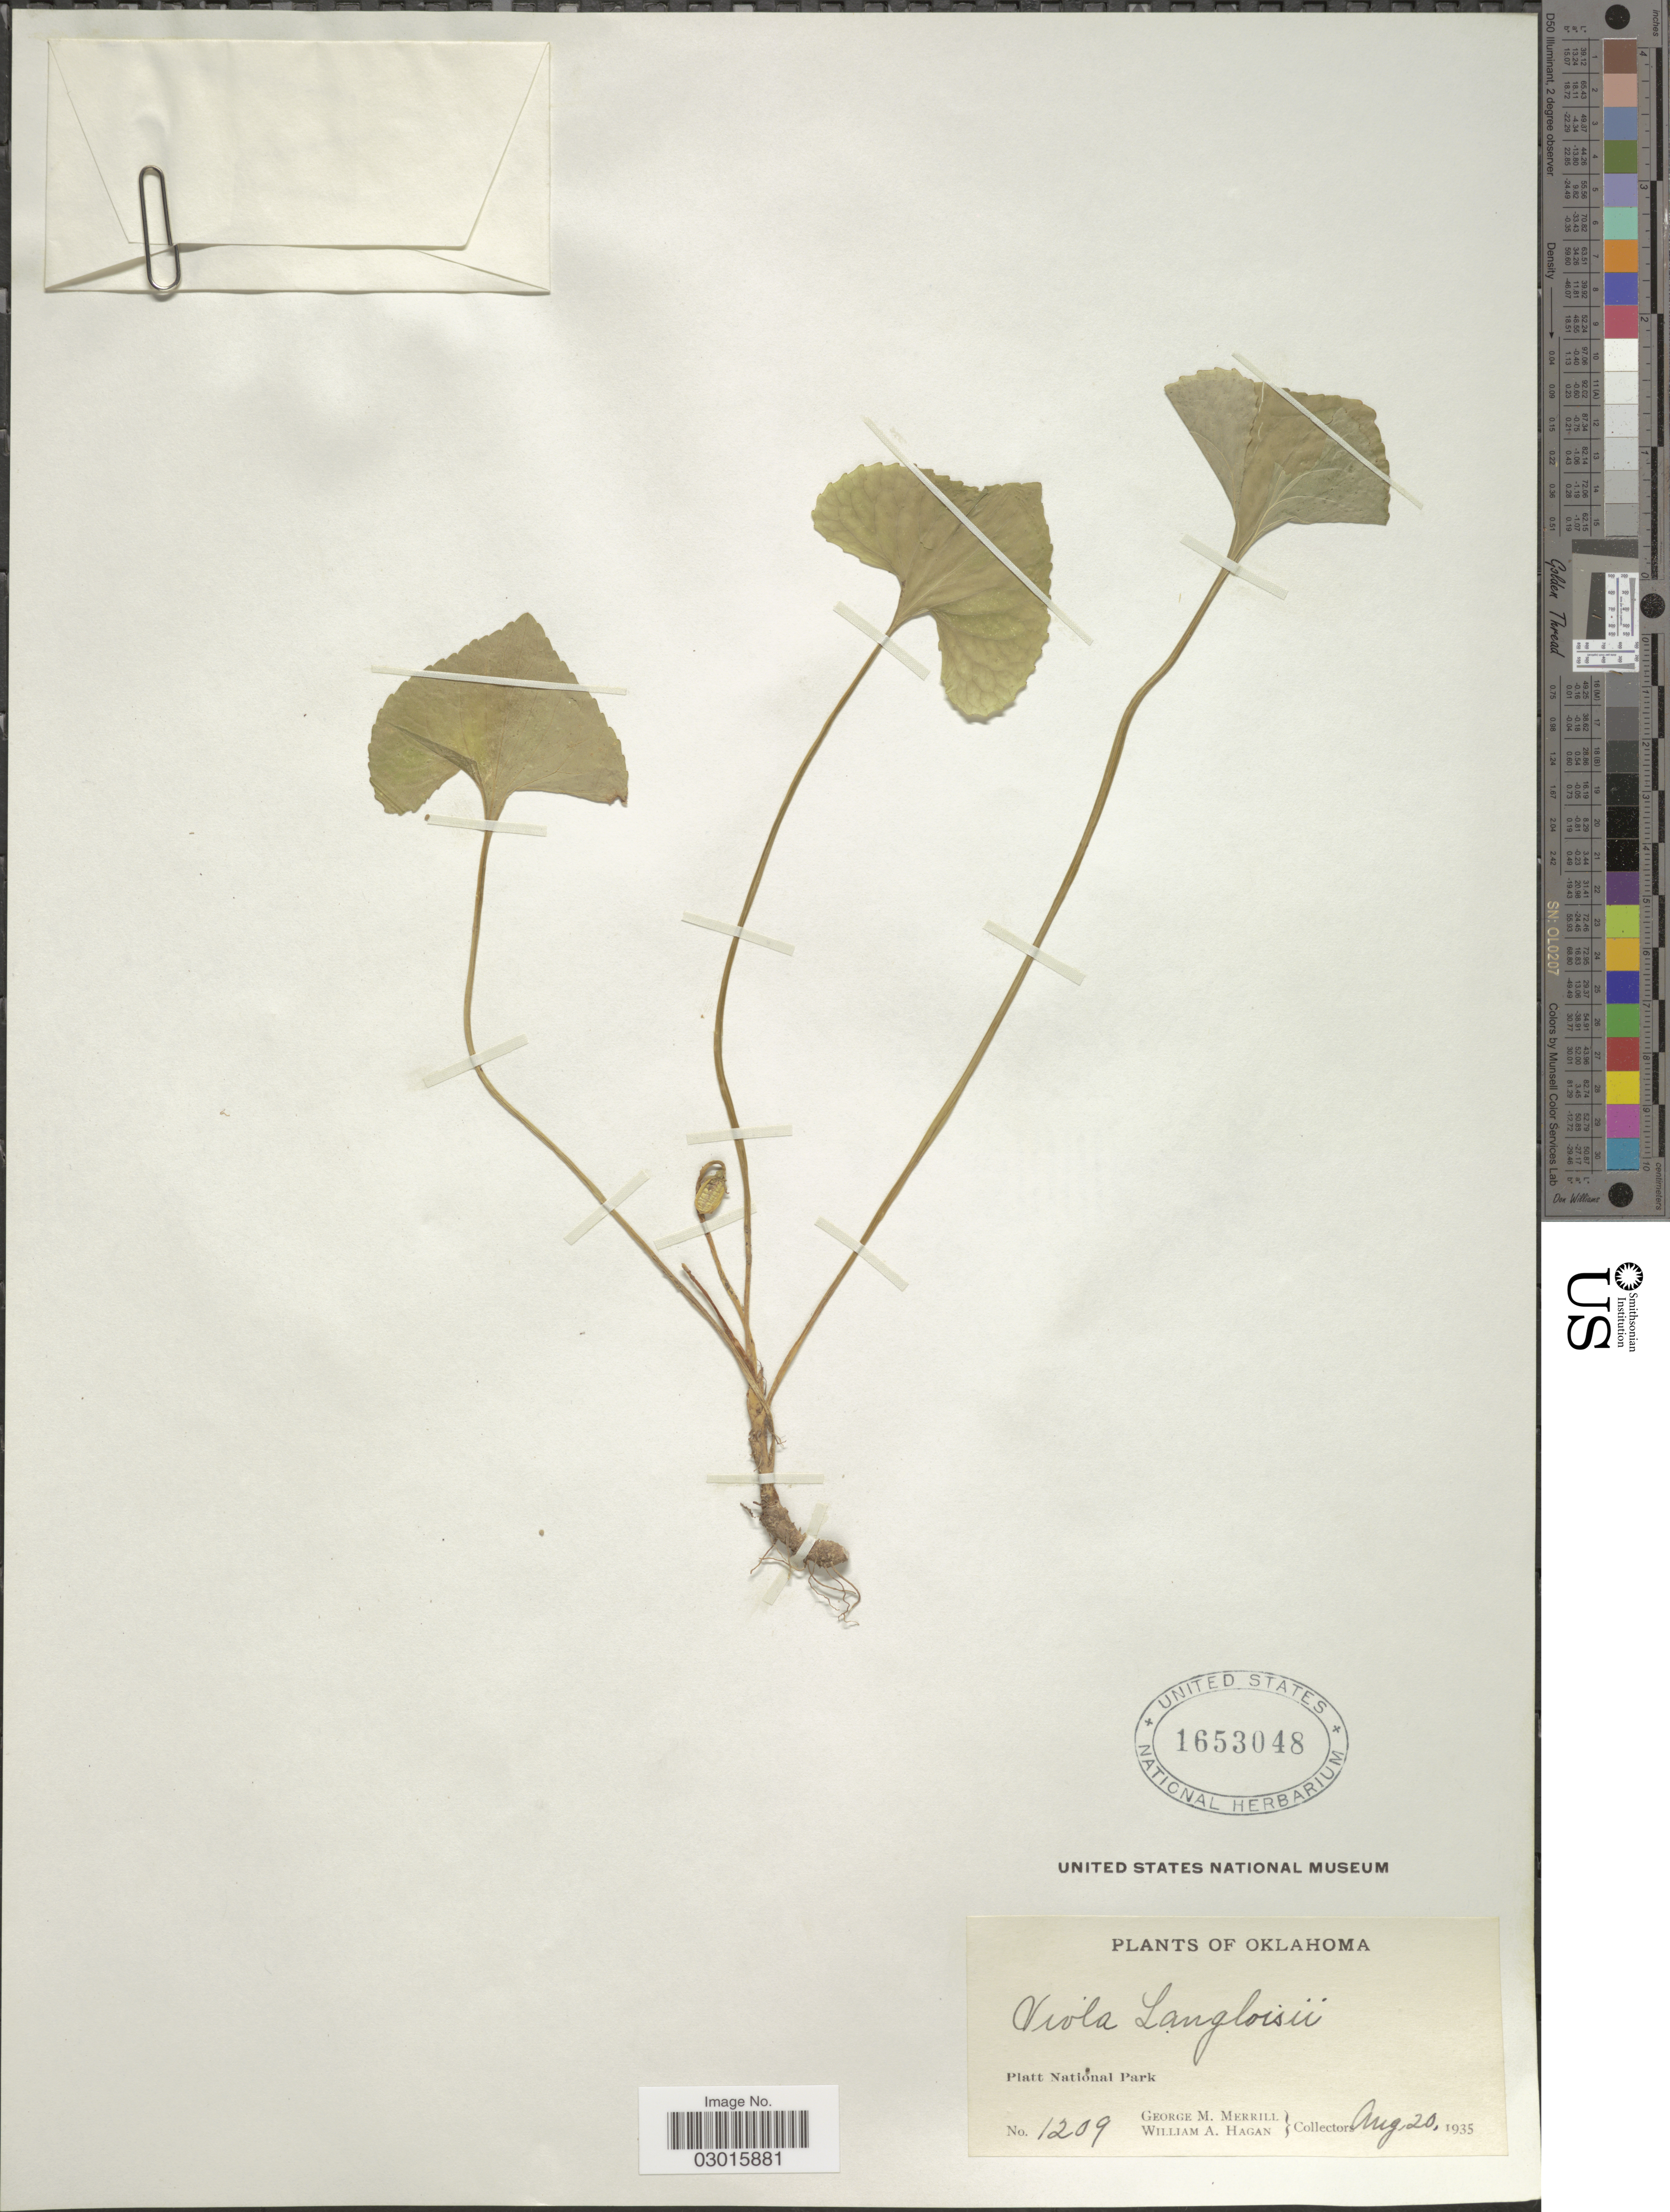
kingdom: Plantae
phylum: Tracheophyta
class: Magnoliopsida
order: Malpighiales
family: Violaceae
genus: Viola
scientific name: Viola langloisii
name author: Greene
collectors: G. M. Merrill & W. Hagan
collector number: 1209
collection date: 1935-08-20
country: United States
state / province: Oklahoma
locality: Platt National Park.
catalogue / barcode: US 1653048